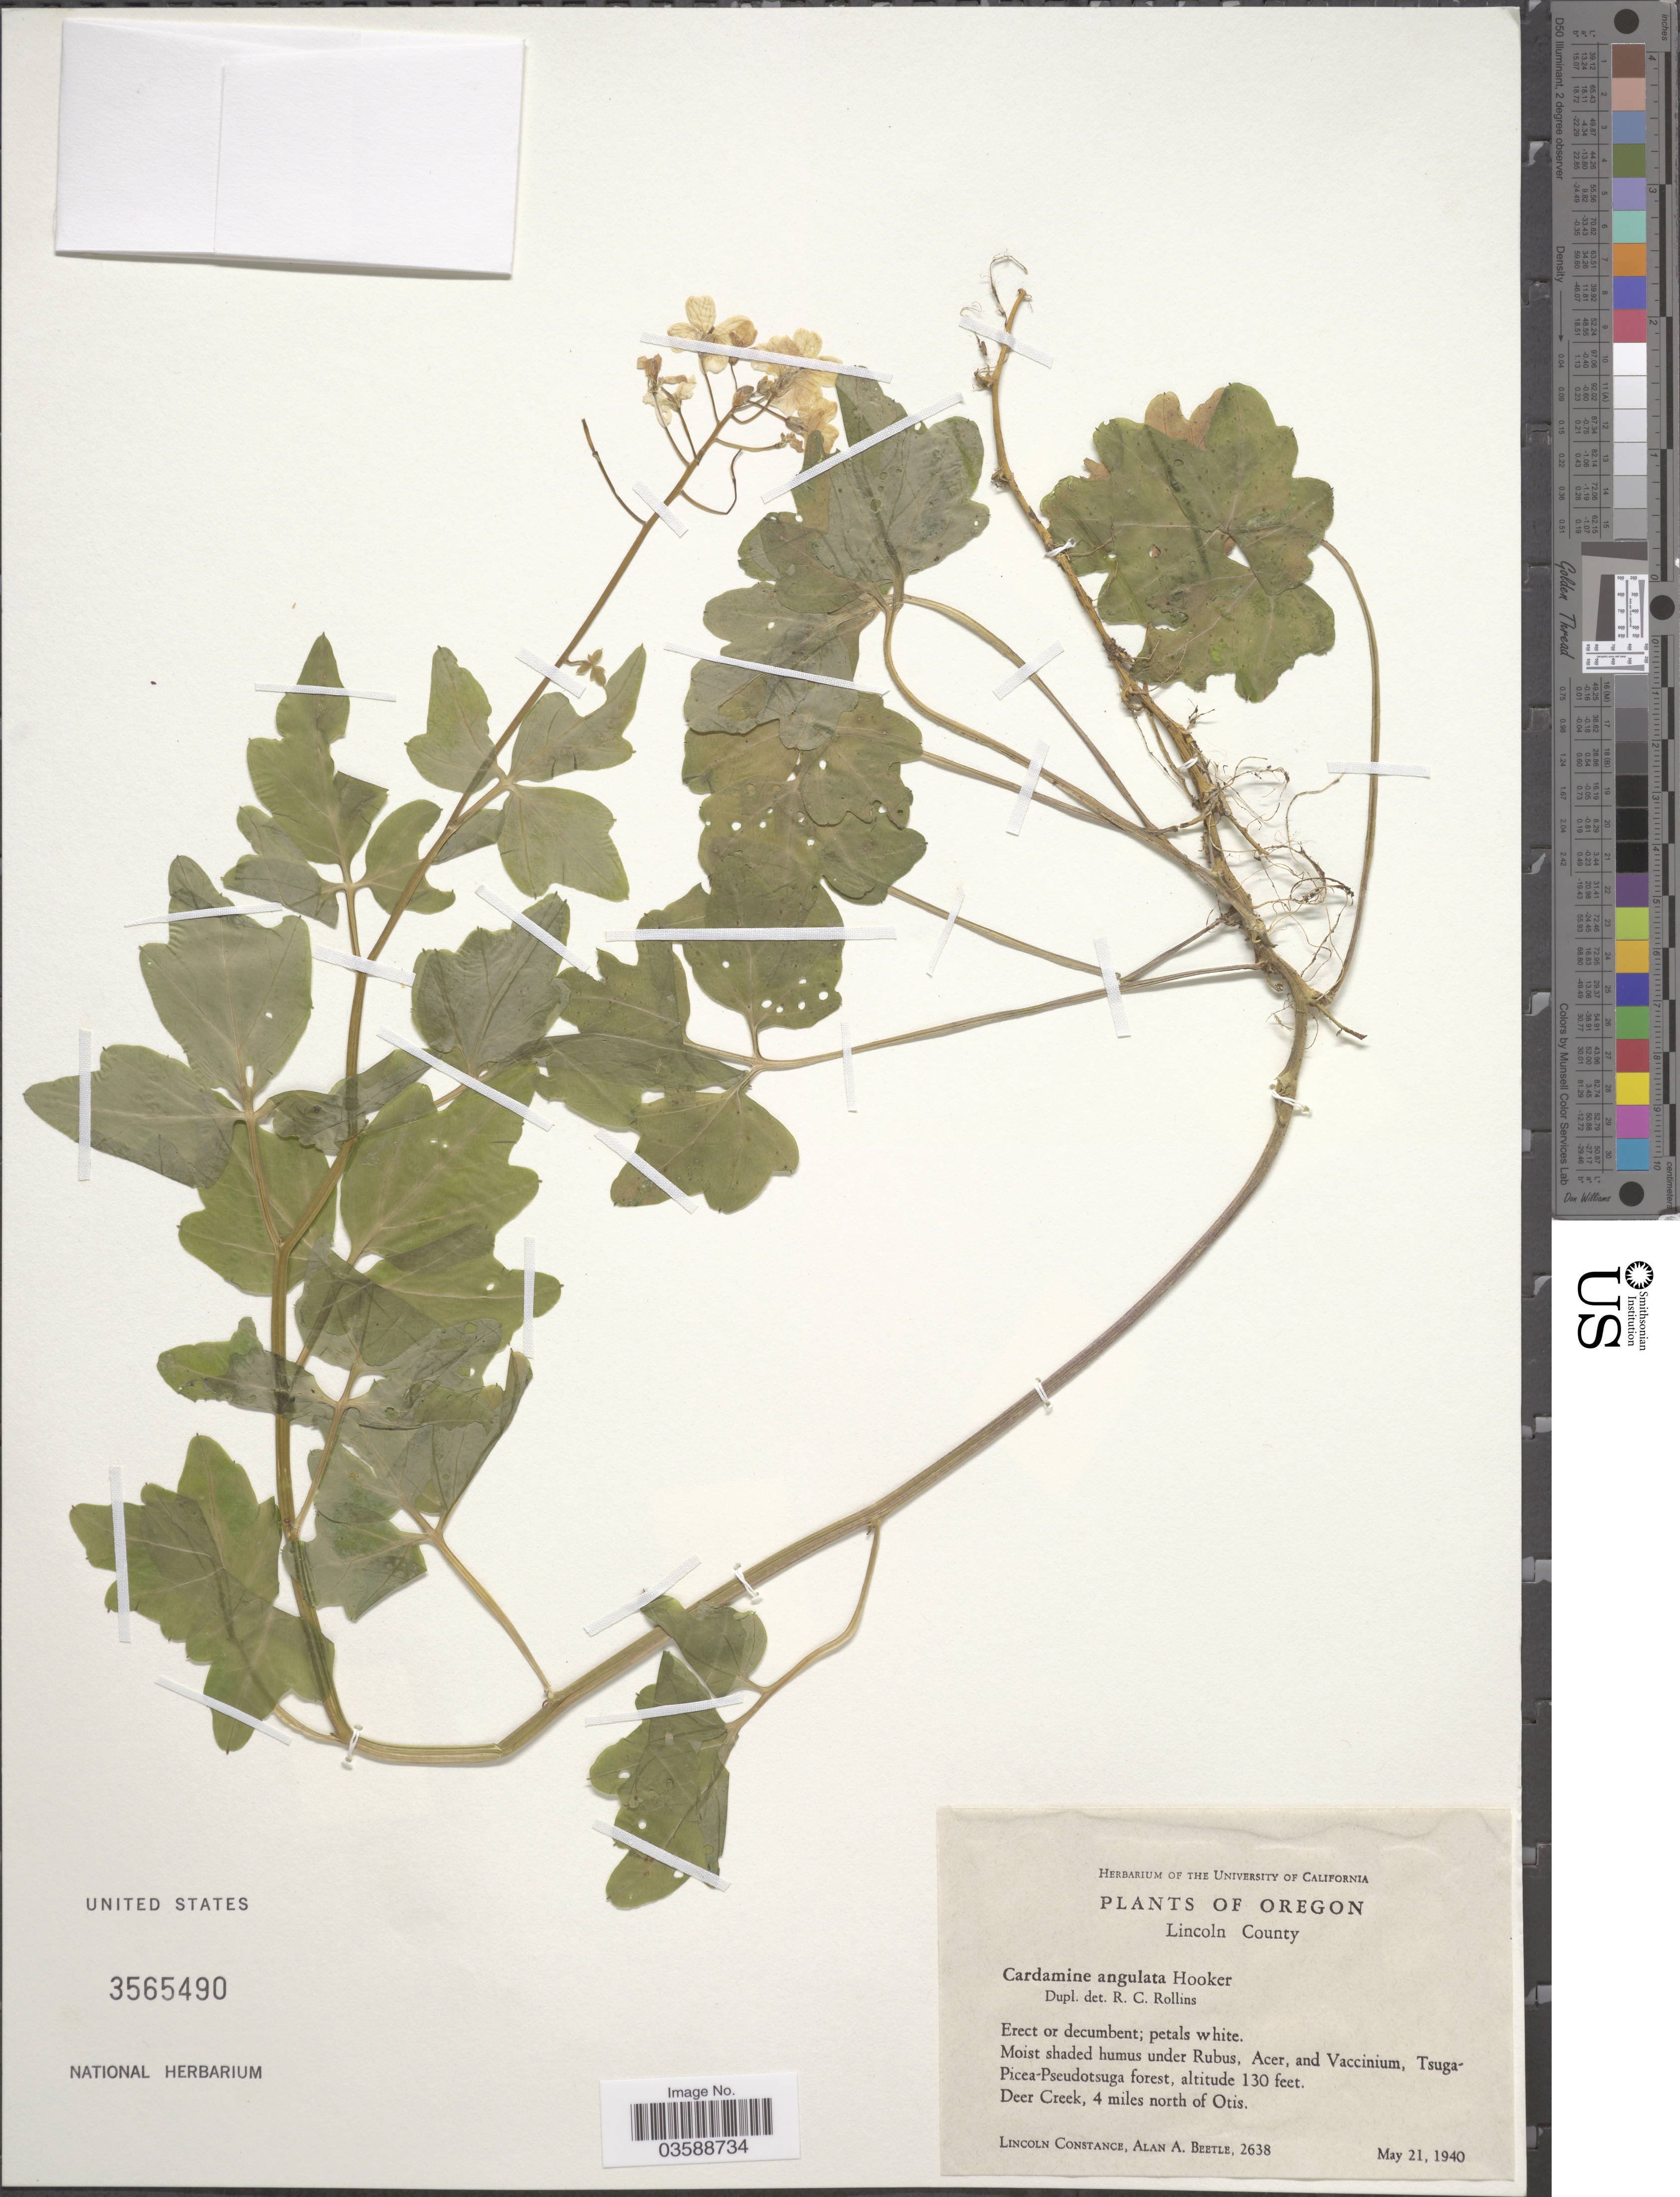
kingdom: Plantae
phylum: Tracheophyta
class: Magnoliopsida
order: Brassicales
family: Brassicaceae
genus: Cardamine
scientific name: Cardamine angulata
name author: Hook.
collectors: L. Constance & A. A. Beetle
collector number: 2638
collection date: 1940-05-21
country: United States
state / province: Oregon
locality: Lincoln County. Deer Creek, 4 miles north of Otis.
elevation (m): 40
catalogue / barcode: US 3565490